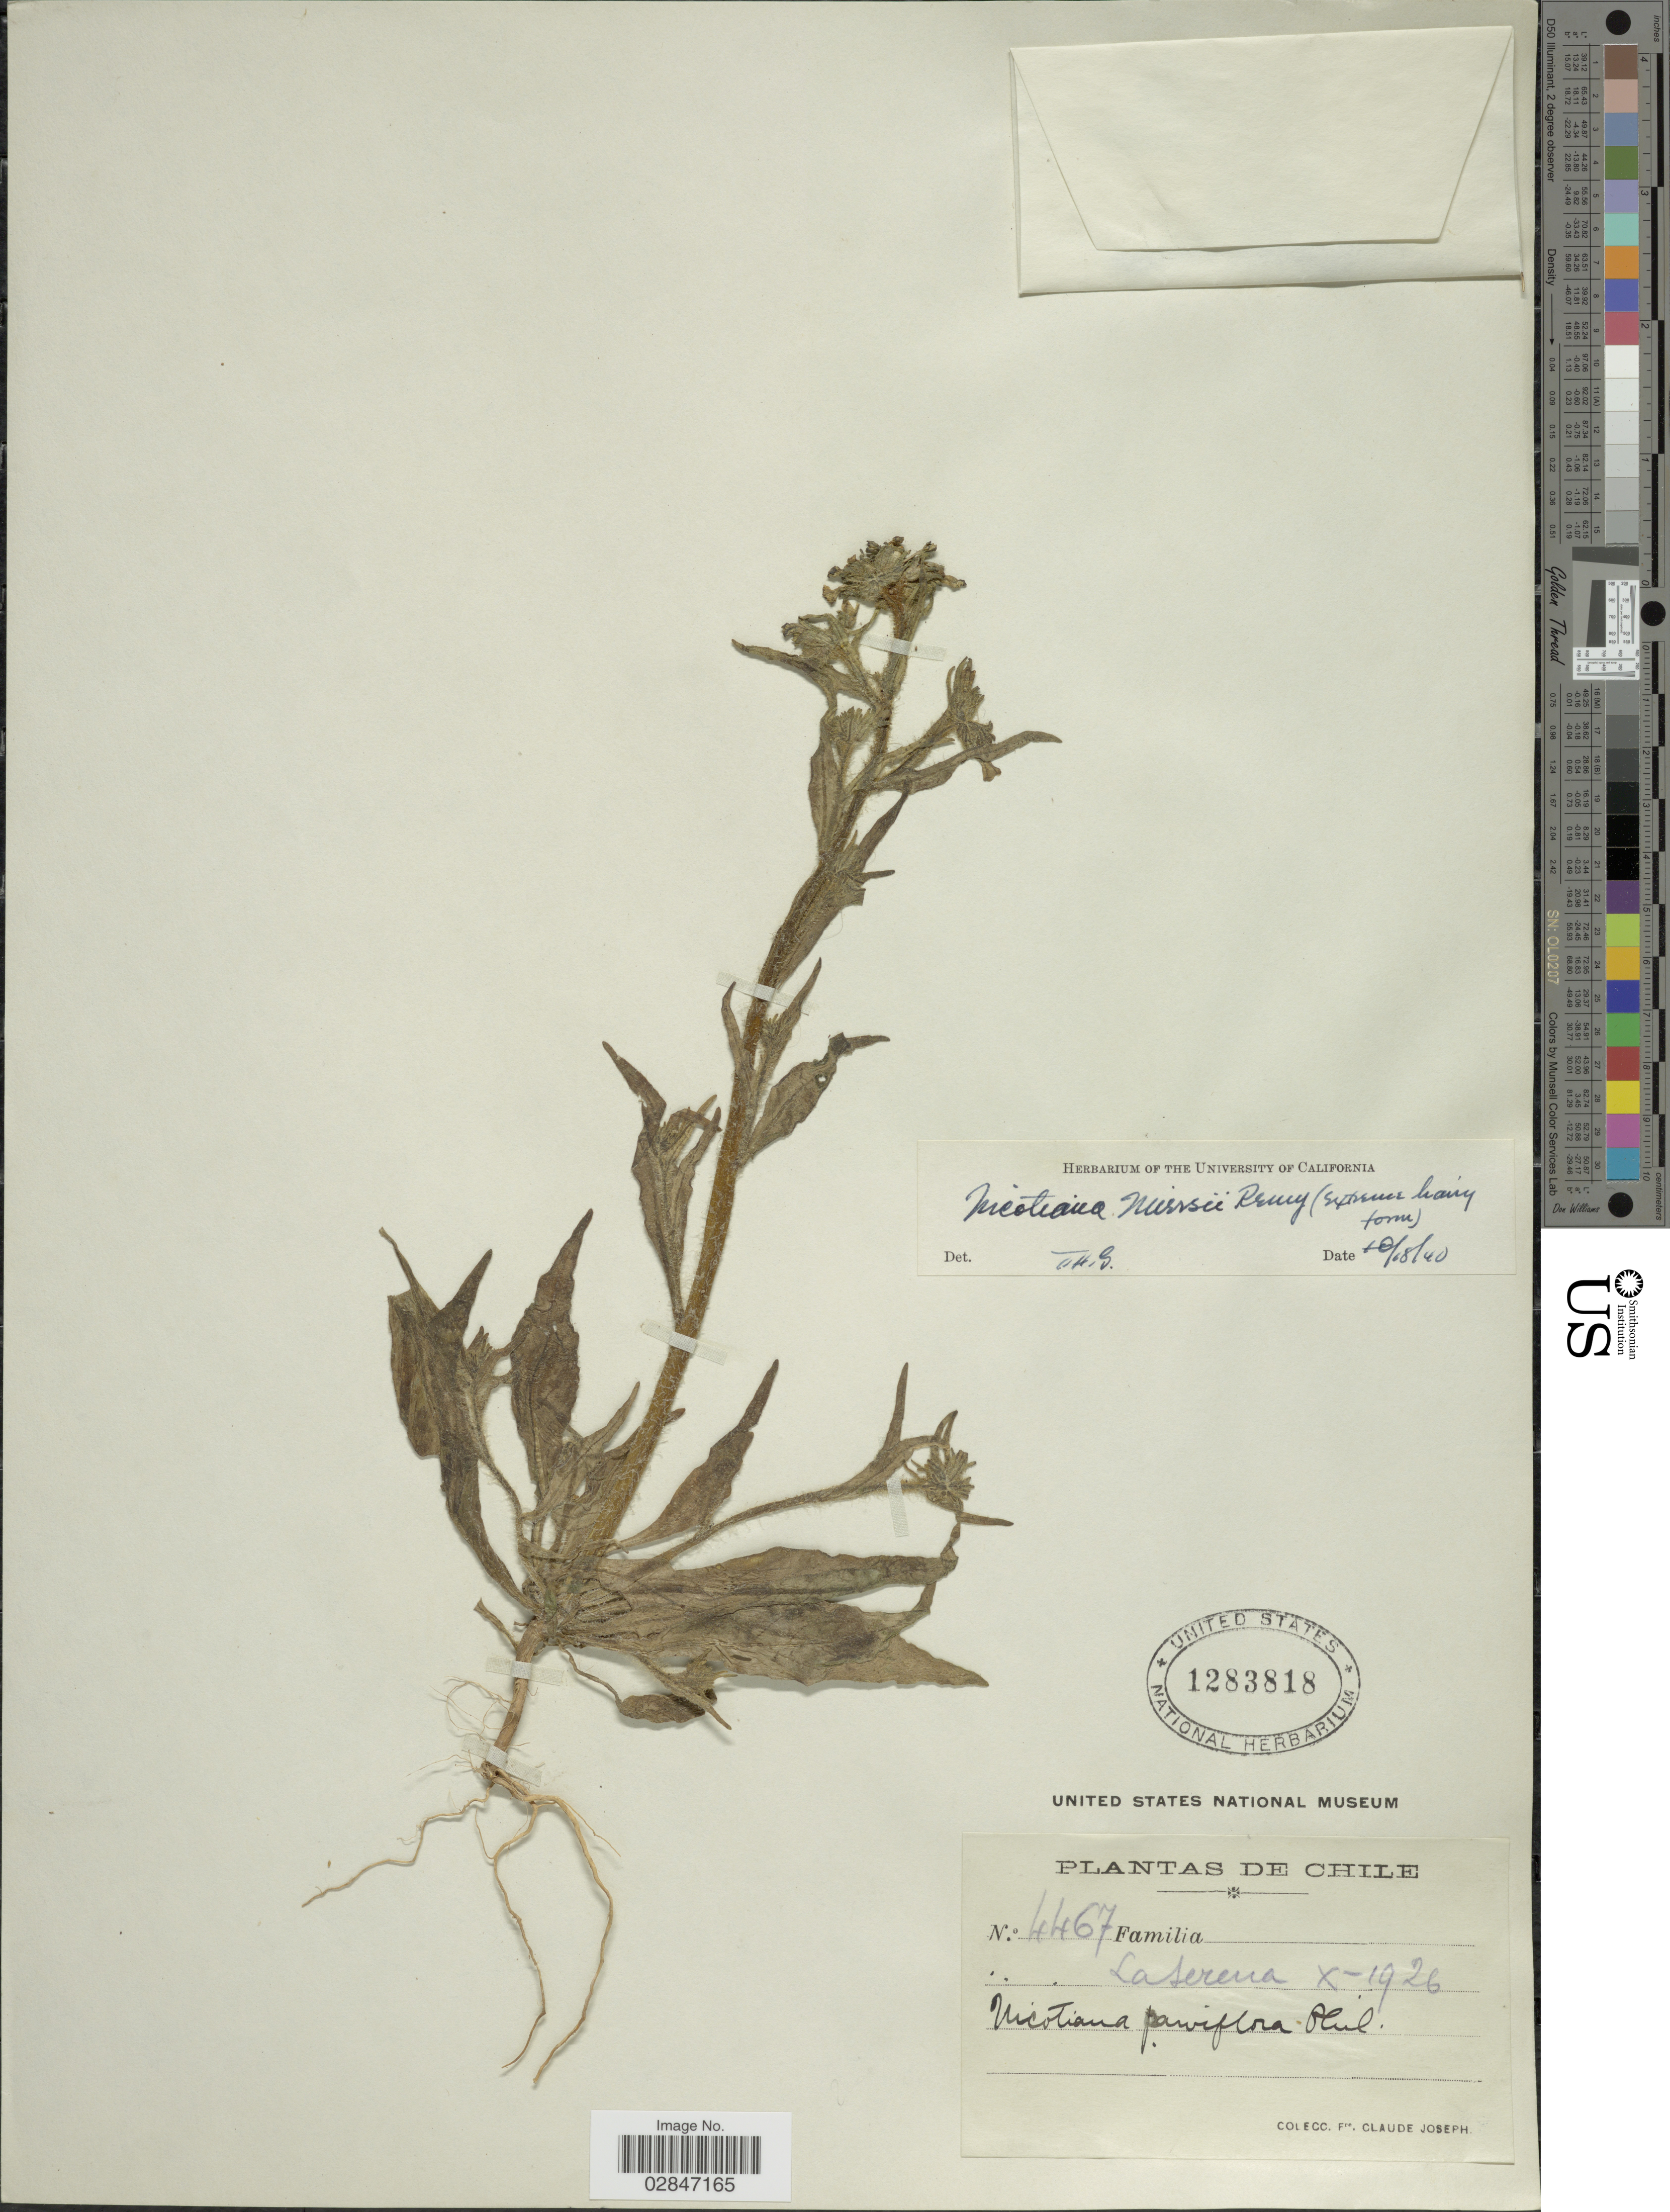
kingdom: Plantae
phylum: Tracheophyta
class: Magnoliopsida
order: Solanales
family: Solanaceae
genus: Nicotiana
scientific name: Nicotiana miersii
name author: J. Rémy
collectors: Bro. Claude-Joseph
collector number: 4467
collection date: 1926-10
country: Chile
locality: Laserena.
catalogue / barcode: US 1283818